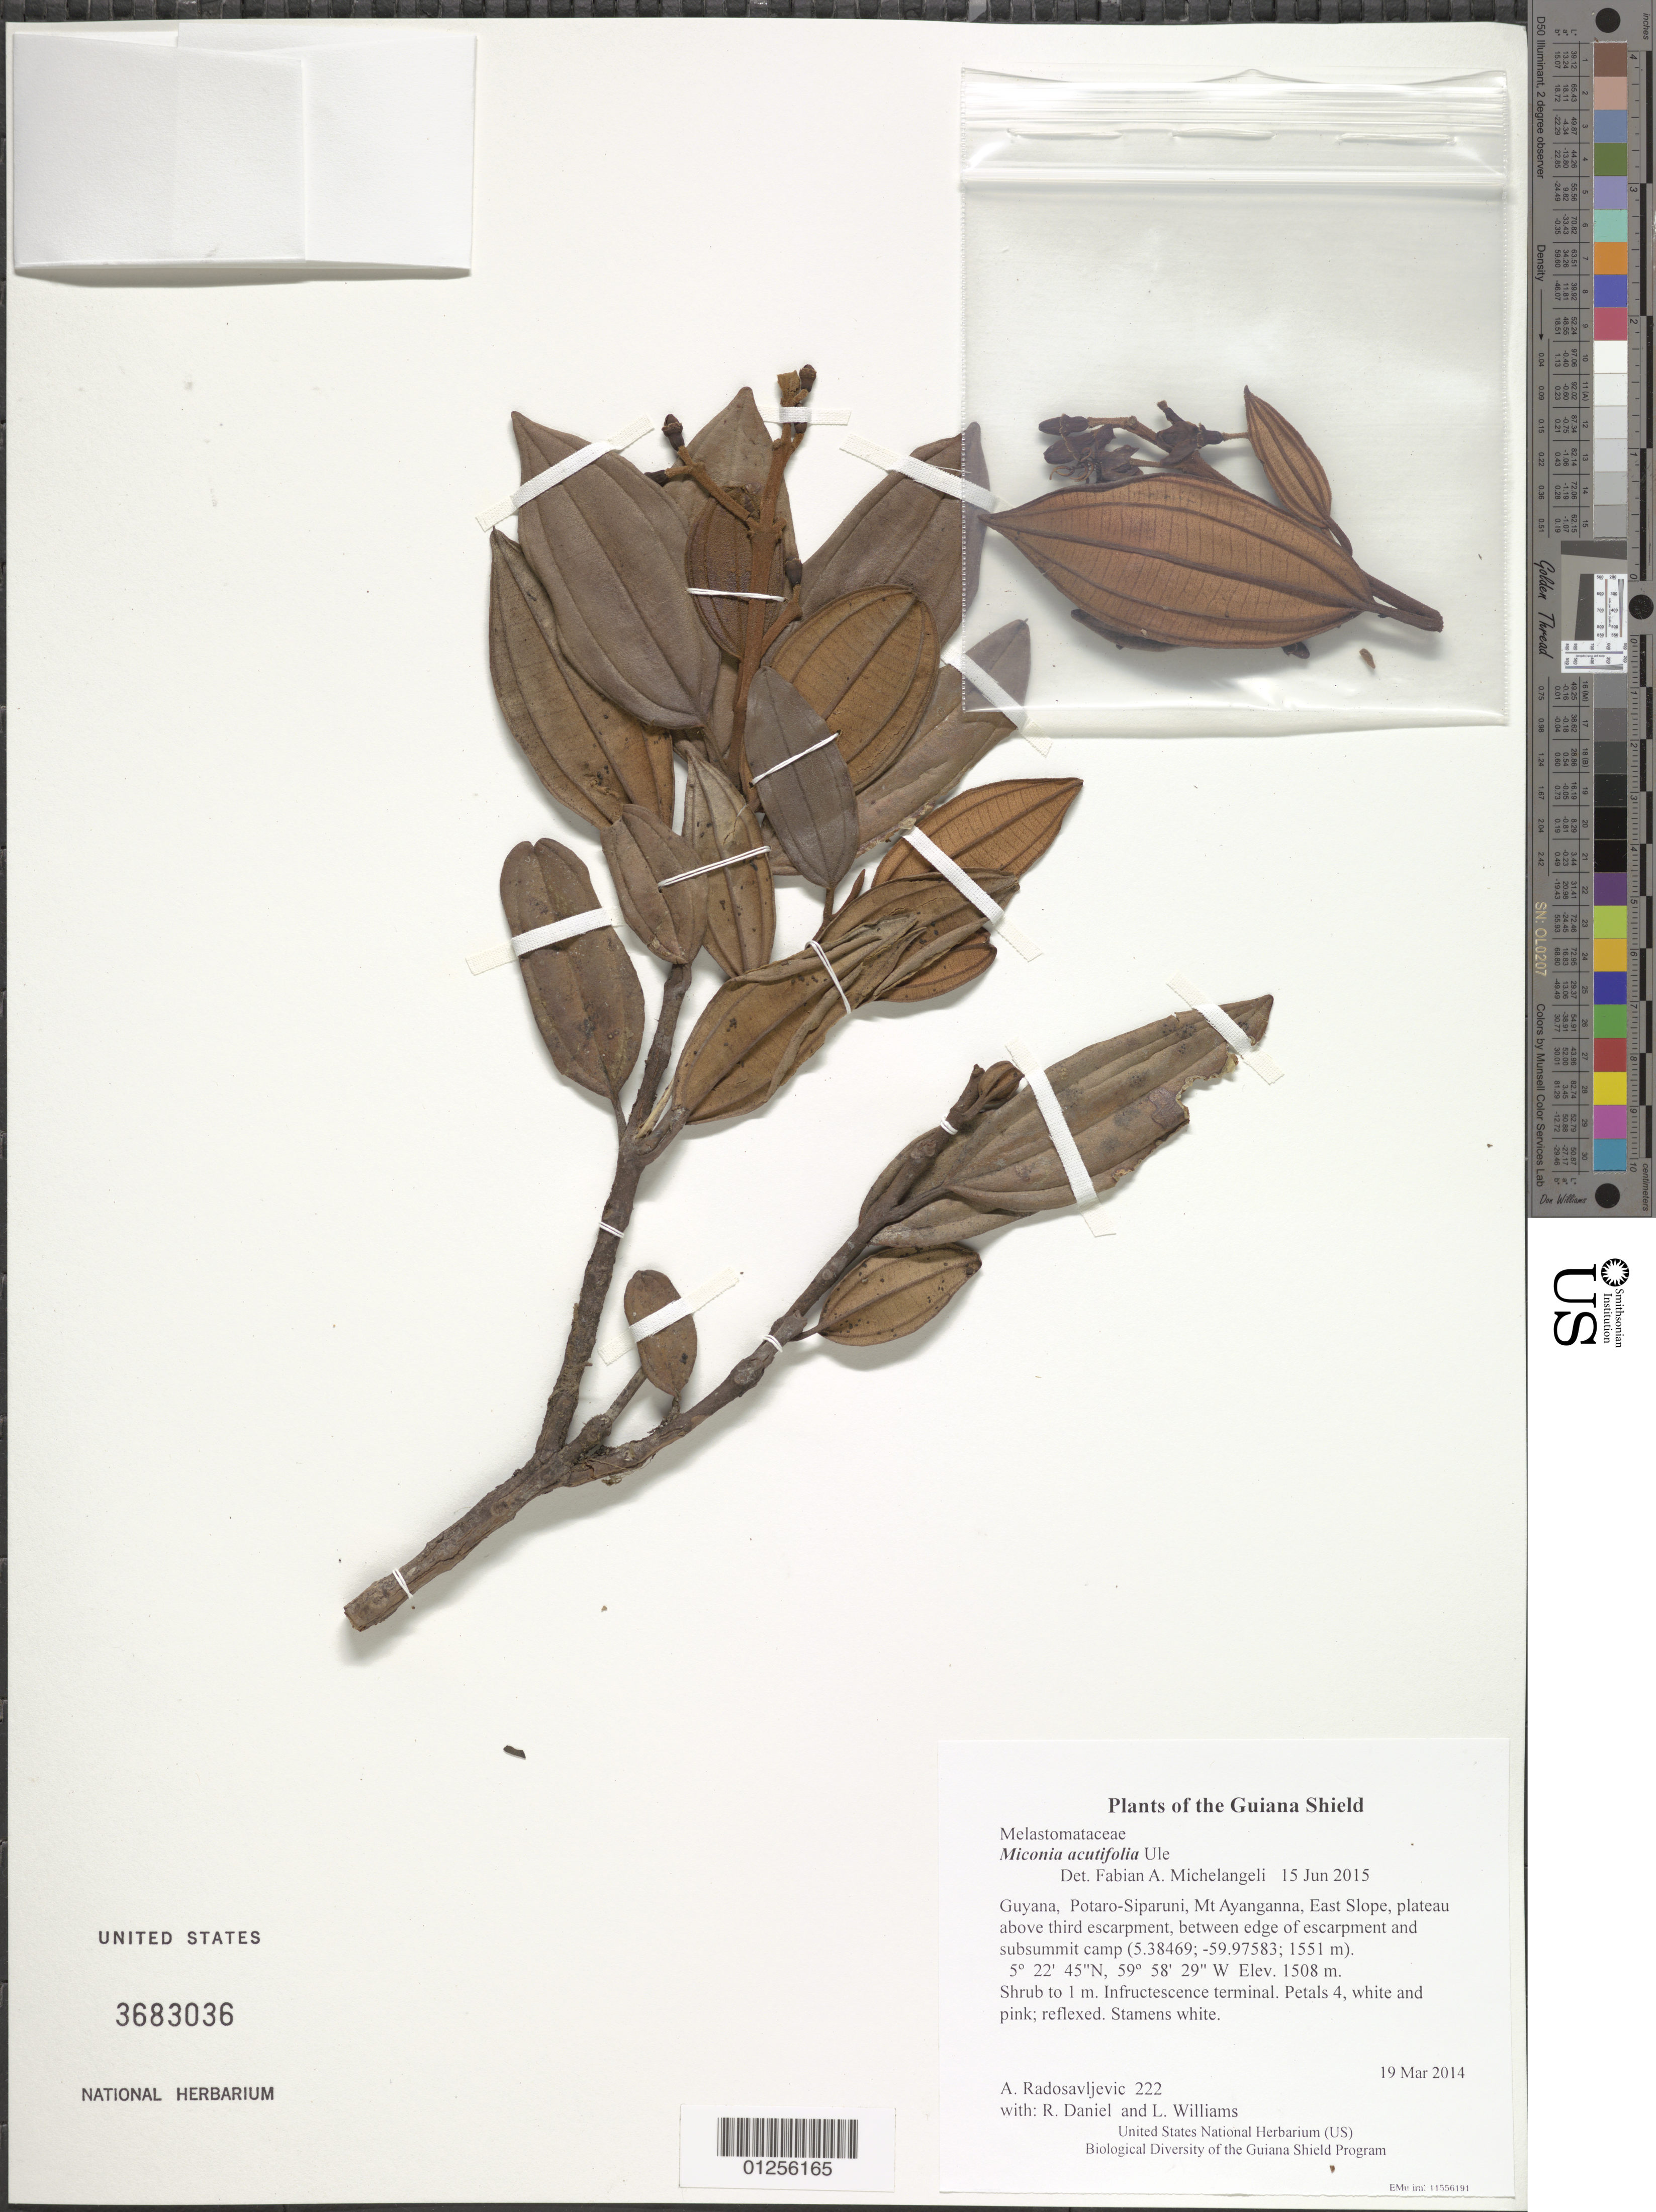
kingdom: Plantae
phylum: Tracheophyta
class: Magnoliopsida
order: Myrtales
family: Melastomataceae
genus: Miconia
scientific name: Miconia acutifolia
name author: Ule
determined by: Michelangeli, F. A.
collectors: A. Radosavljevic, R. Daniel & L. Williams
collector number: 222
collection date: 2014-03-19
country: Guyana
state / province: Potaro-Siparuni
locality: Mt Ayanganna, East Slope, plateau above third escarpment, between edge of escarpment and subsummit camp (5.38469; -59.97583; 1551 m).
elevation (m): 1508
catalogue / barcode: US 3683036